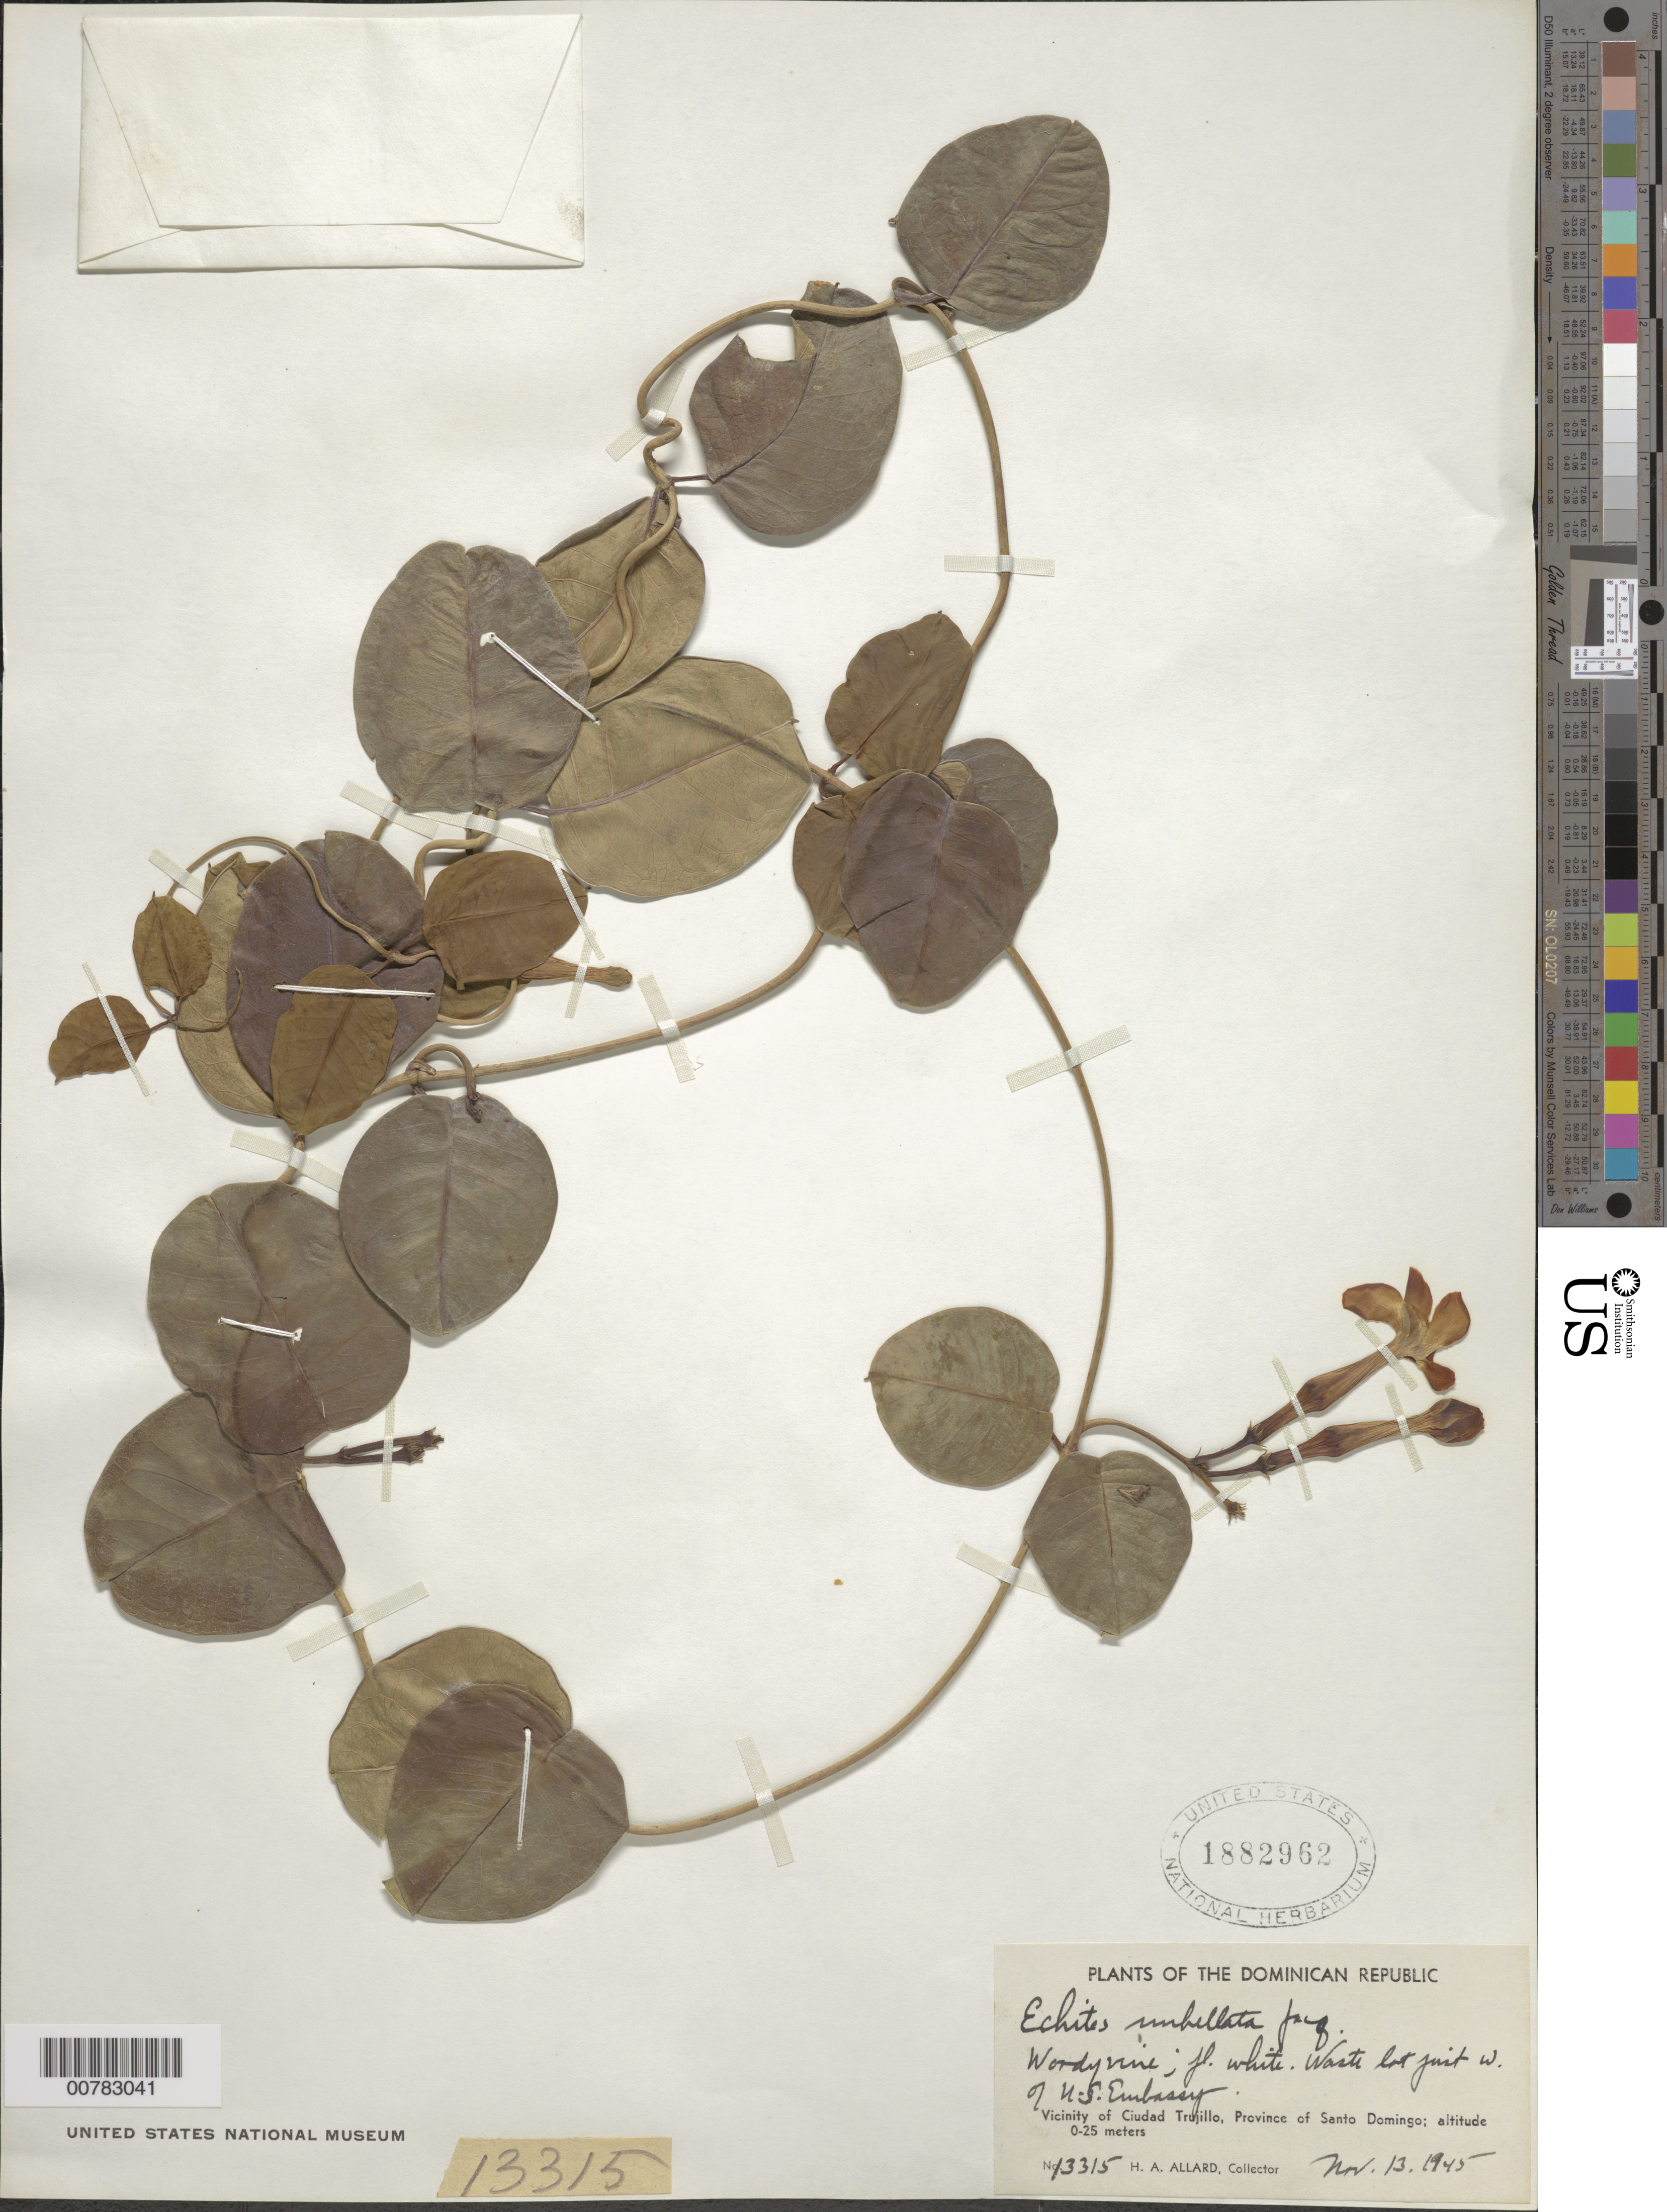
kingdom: Plantae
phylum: Tracheophyta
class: Magnoliopsida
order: Gentianales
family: Apocynaceae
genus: Echites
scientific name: Echites umbellatus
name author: Jacq.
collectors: H. A. Allard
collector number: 13315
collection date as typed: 13 Nov 1945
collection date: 1945-11-13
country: Dominican Republic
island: Hispaniola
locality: Province of Santo Domingo, vicinity of Ciudad Trujillo, W. of U.S. Embassy.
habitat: Waste lot.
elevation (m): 0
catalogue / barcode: US 1882962